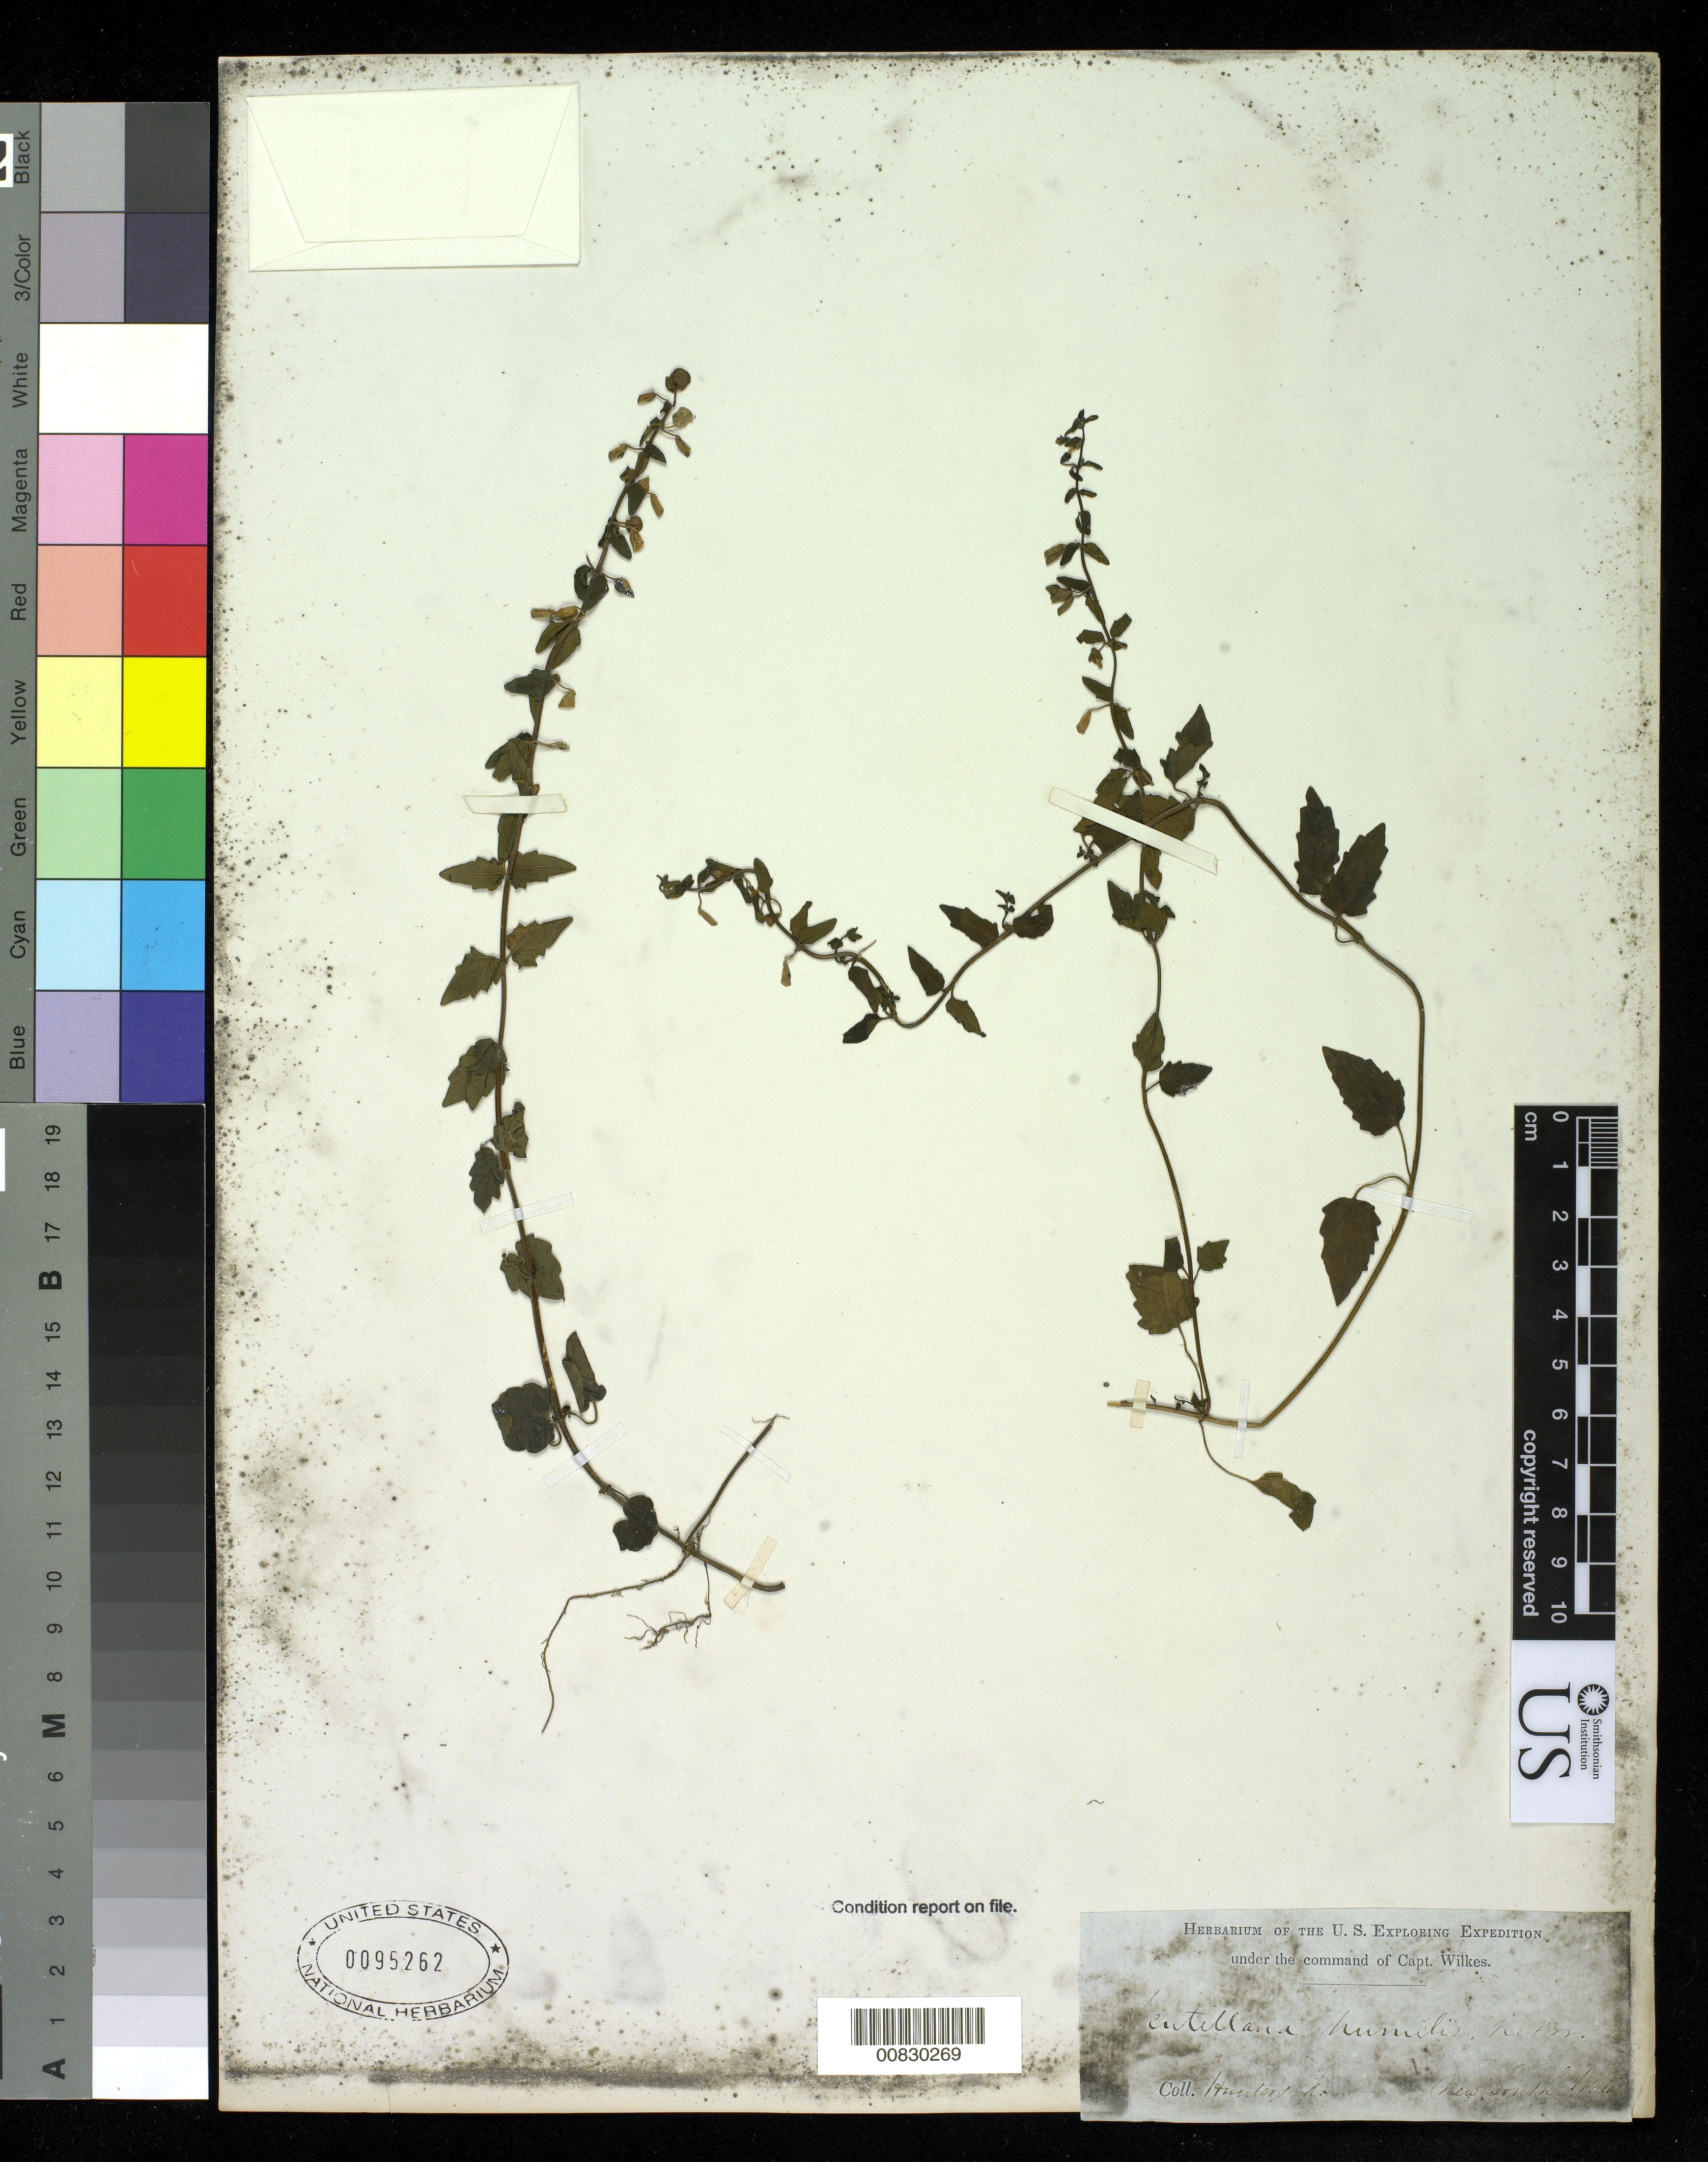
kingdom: Plantae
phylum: Tracheophyta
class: Magnoliopsida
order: Lamiales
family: Lamiaceae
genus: Scutellaria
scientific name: Scutellaria humilis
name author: R. Br.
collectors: Wilkes Explor. Exped.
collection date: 1838/1842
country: Australia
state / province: New South Wales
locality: Hunter's River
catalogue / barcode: US 95262